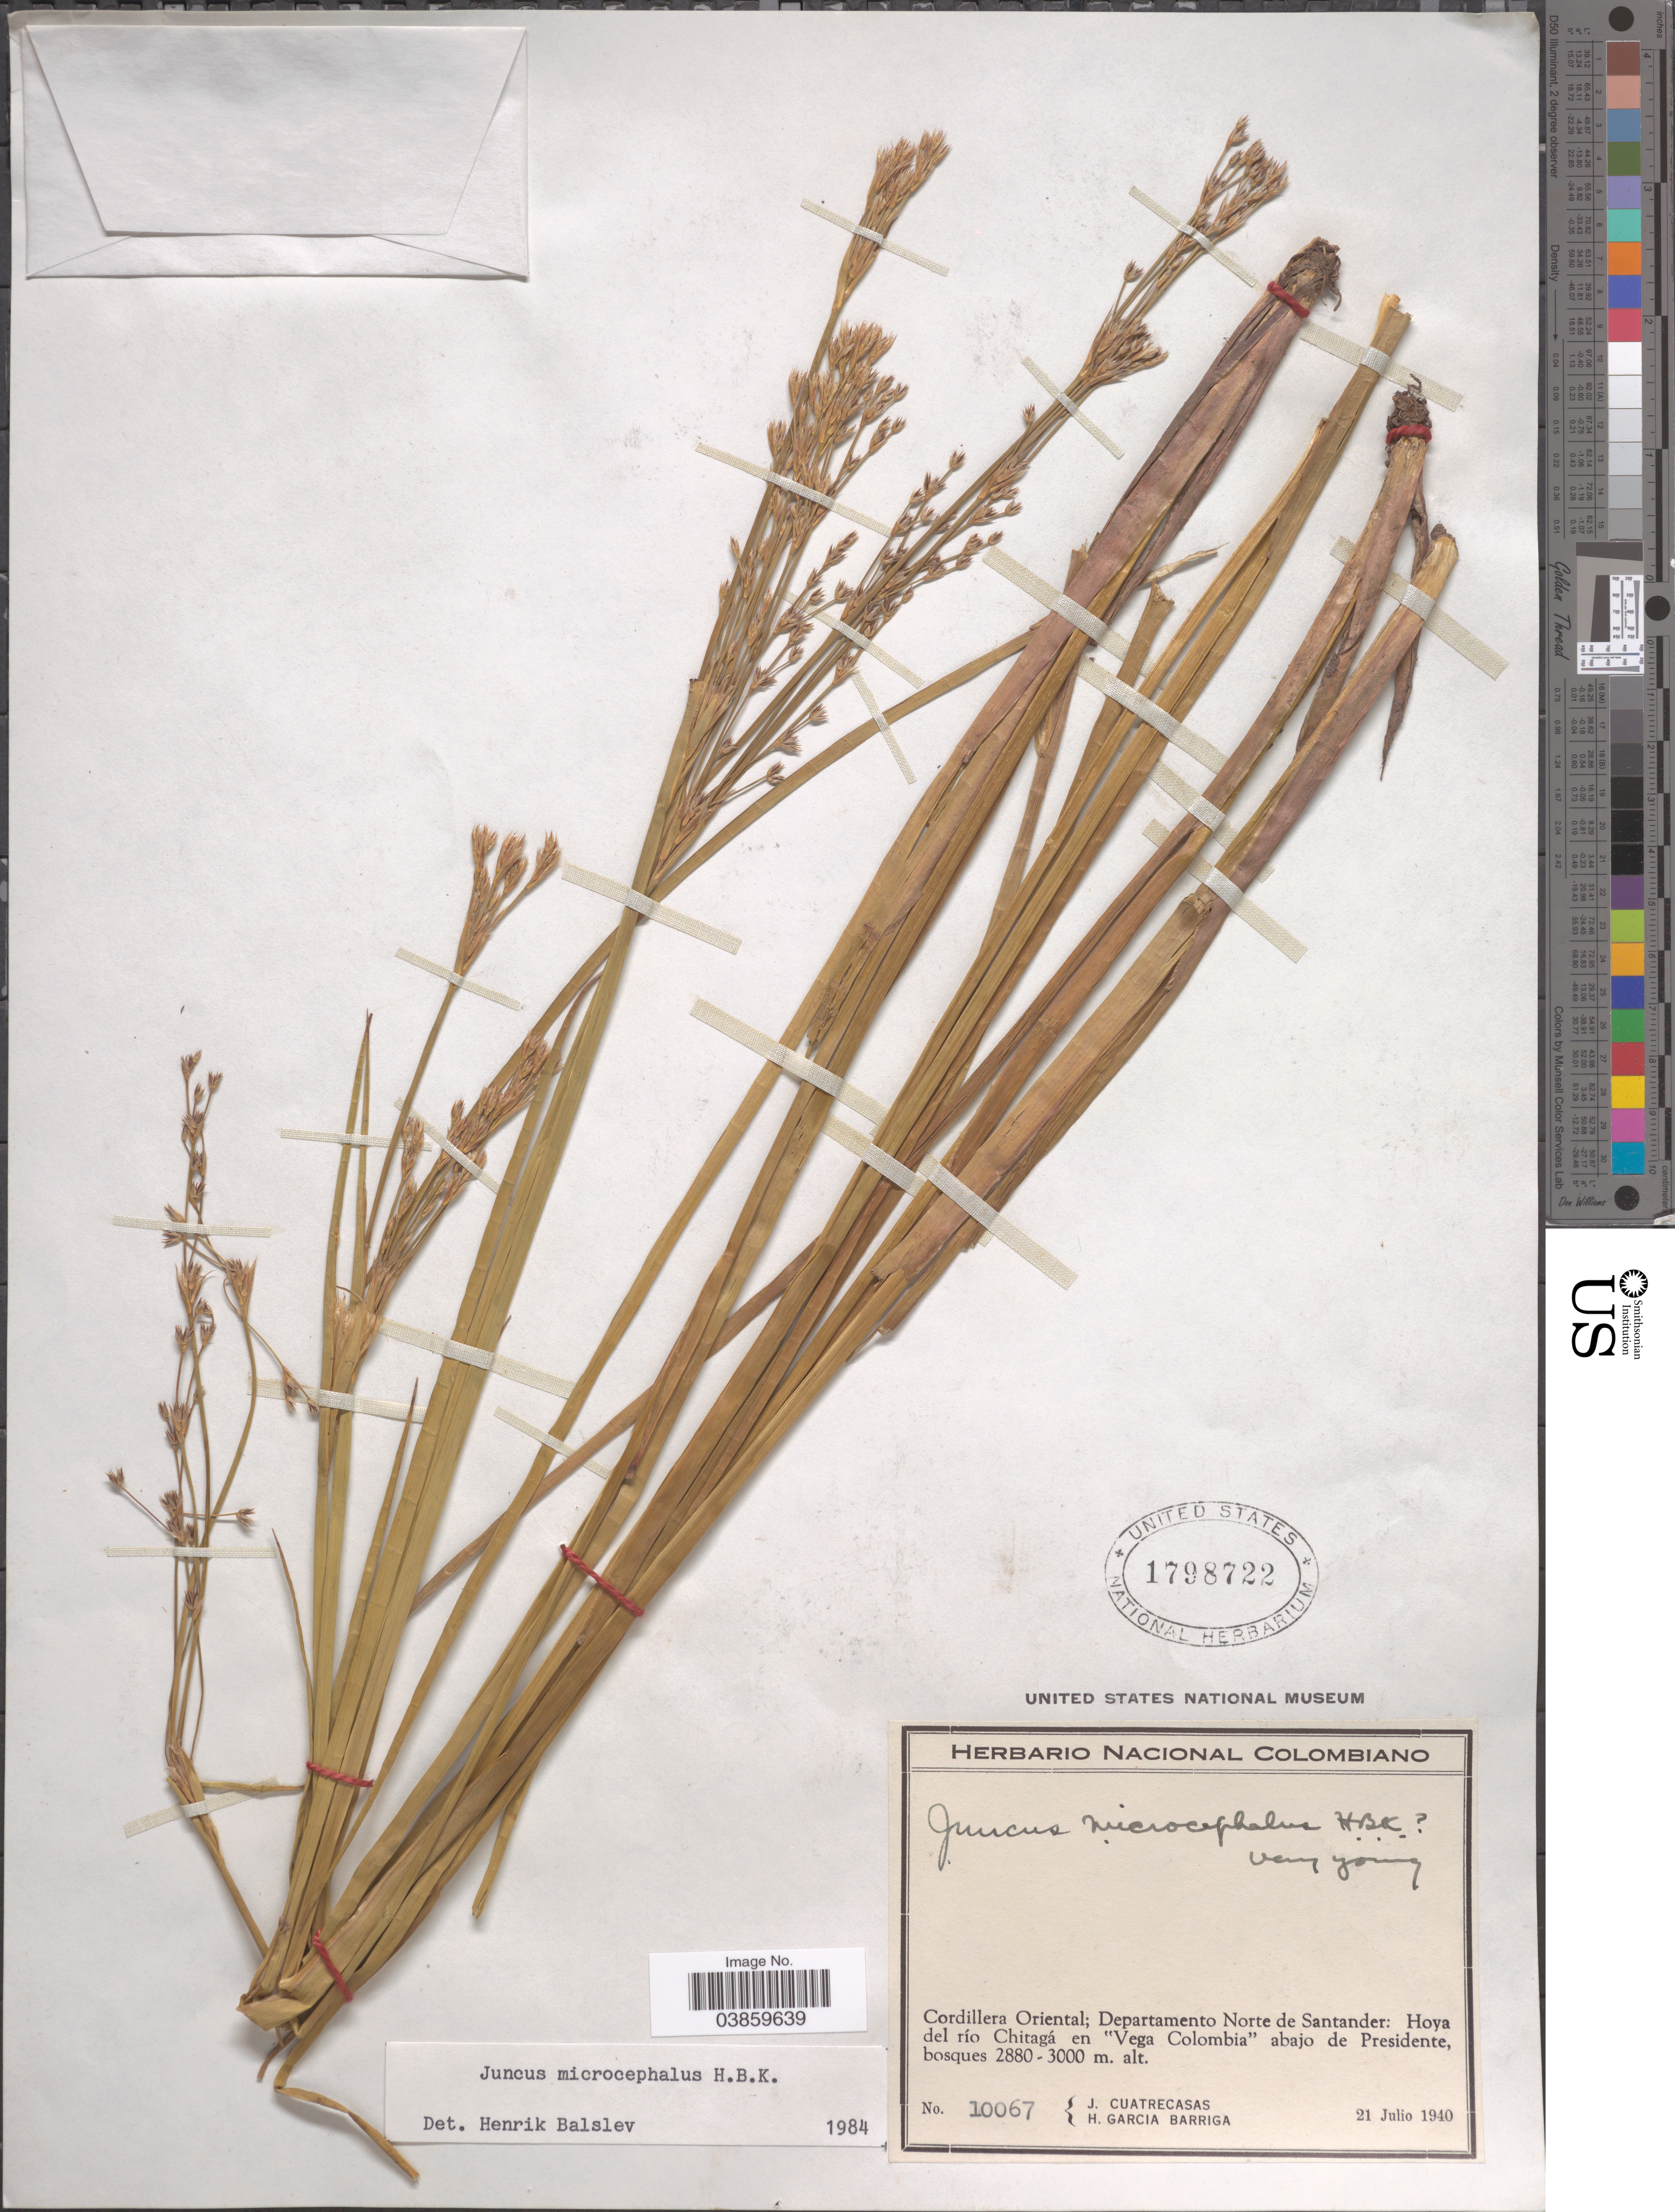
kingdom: Plantae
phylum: Tracheophyta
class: Liliopsida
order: Poales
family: Juncaceae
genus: Juncus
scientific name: Juncus microcephalus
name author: Kunth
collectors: J. Cuatrecasas & H. García Barriga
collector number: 10067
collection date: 1940-07-21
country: Colombia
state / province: Norte de Santander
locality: Cordillera Oriental; Departamento Norte de Santander: Hoya del río Chitagá en "Vega Colombia" abajo de Presidente.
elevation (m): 2880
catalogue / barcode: US 1798722